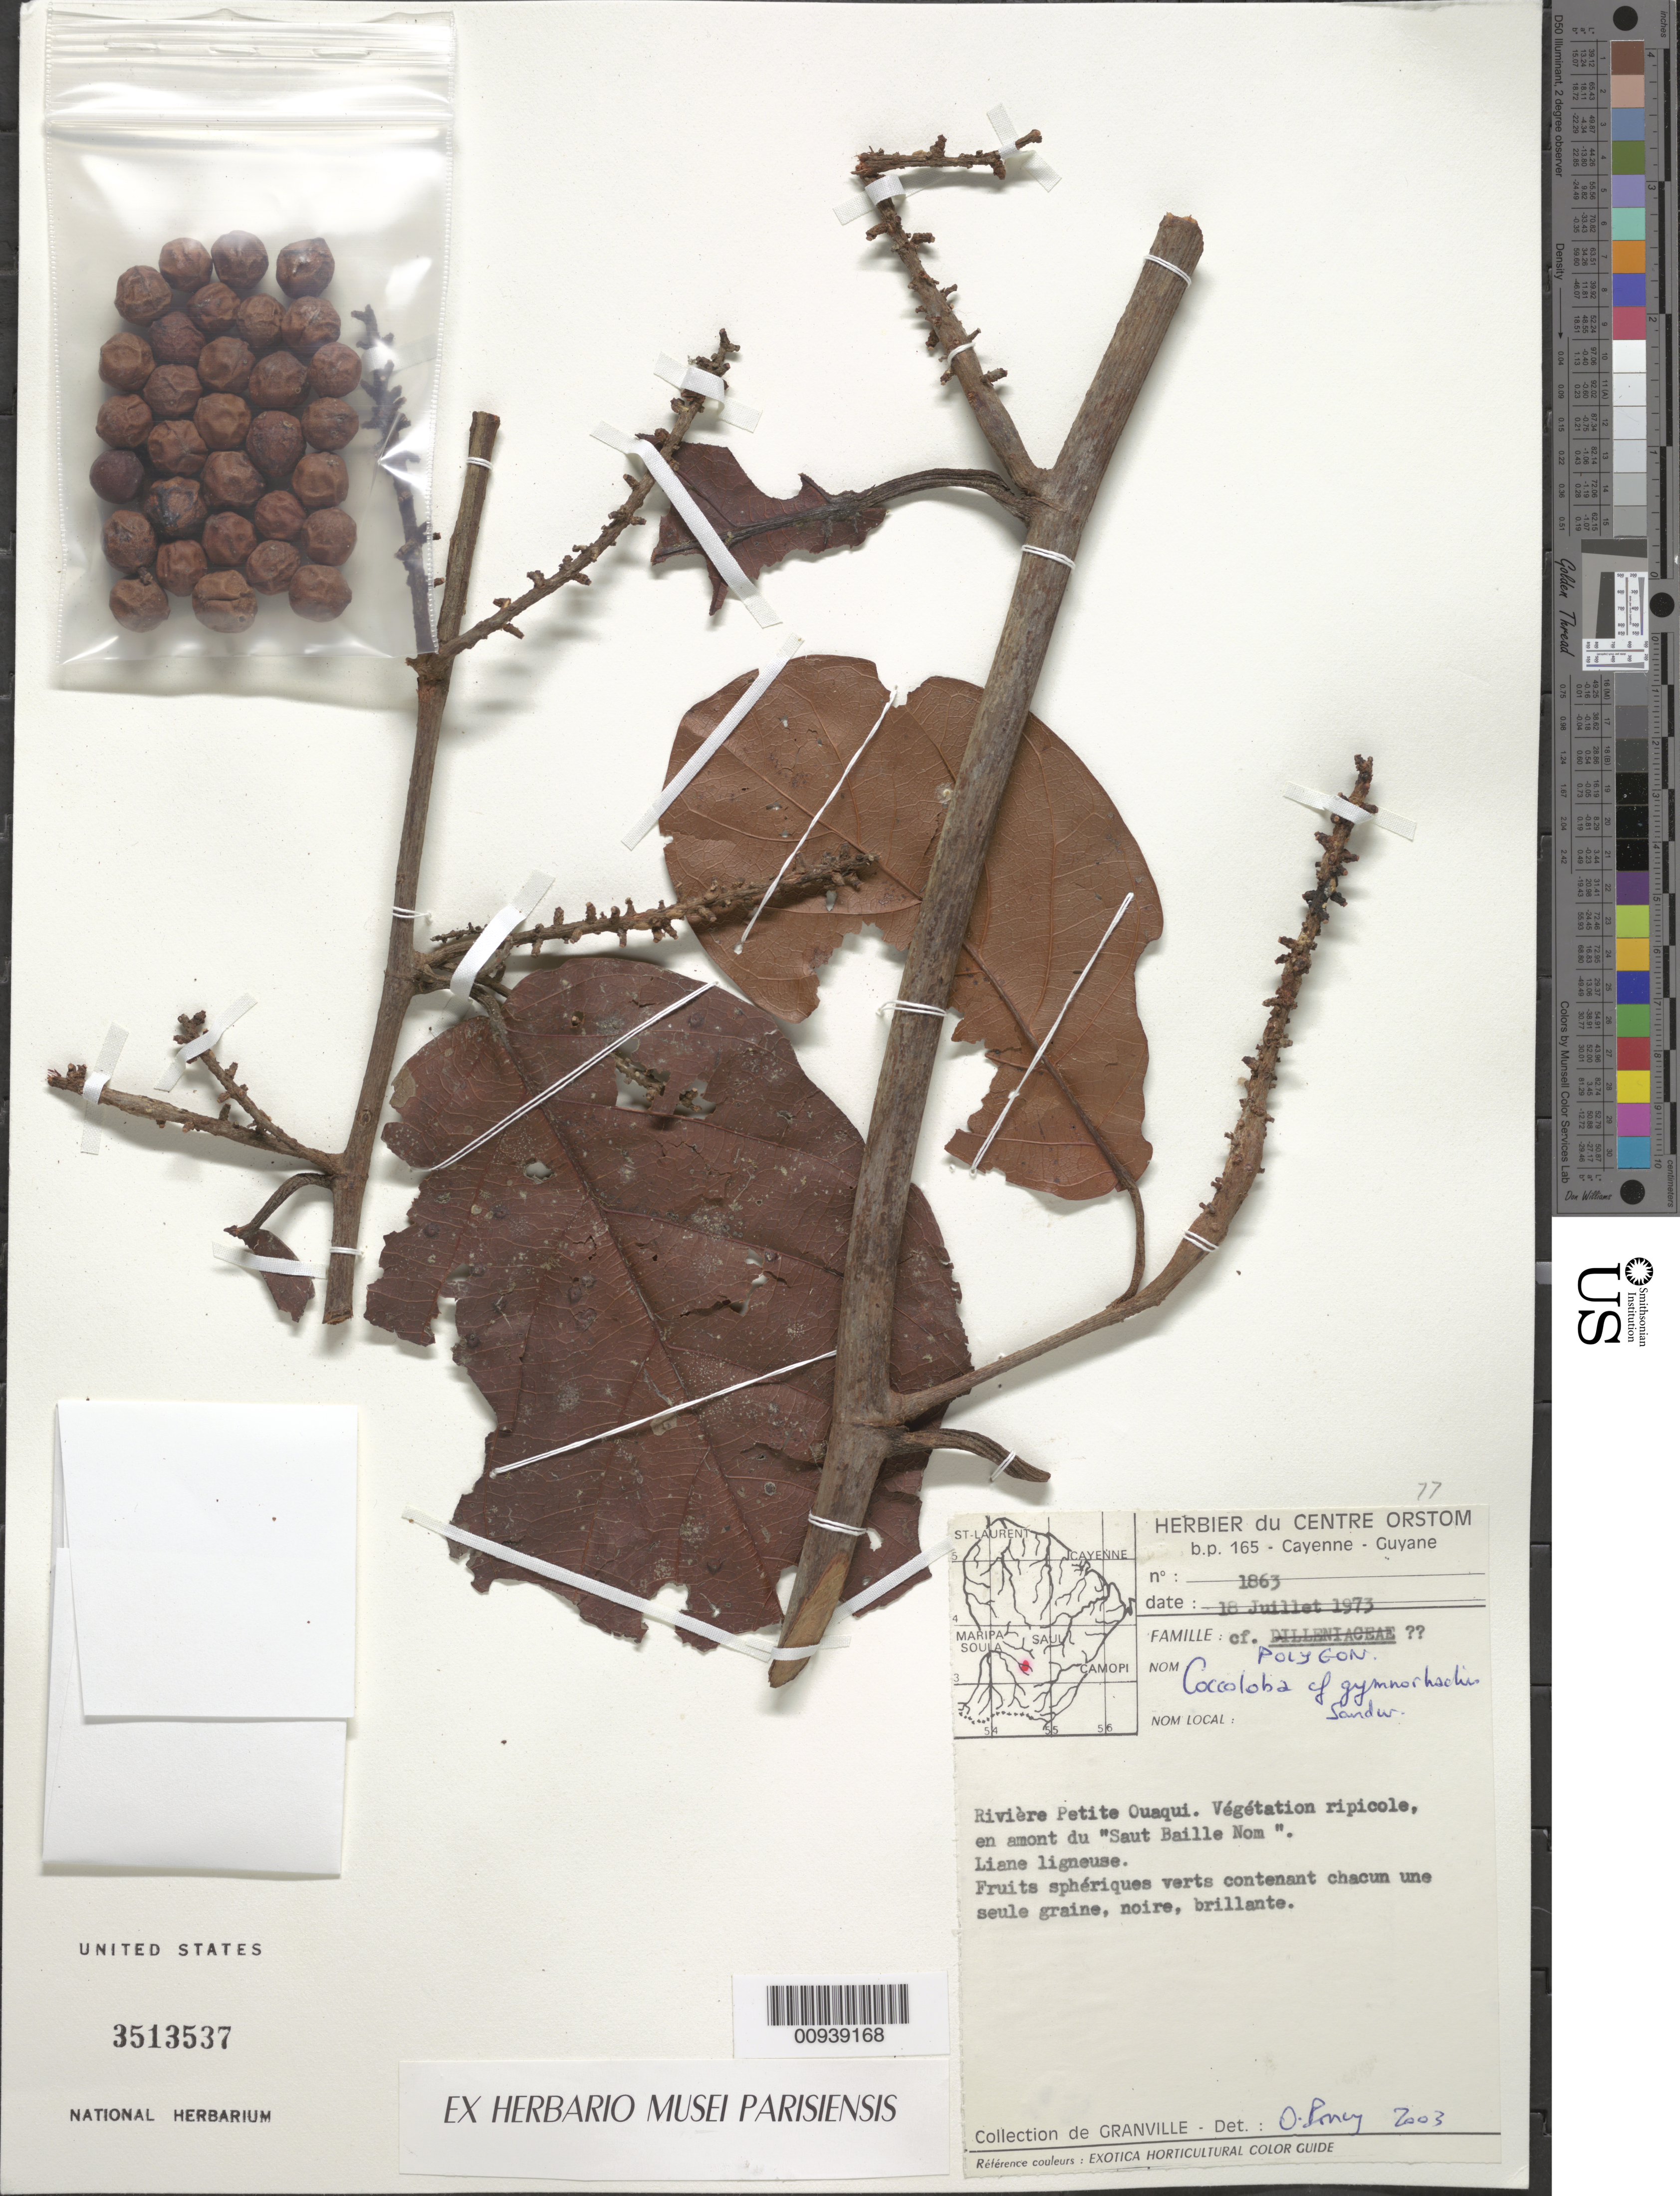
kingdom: Plantae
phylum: Tracheophyta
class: Magnoliopsida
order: Caryophyllales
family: Polygonaceae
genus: Coccoloba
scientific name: Coccoloba gymnorrhachis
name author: Sandwith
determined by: Poncy, O.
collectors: J.-J. de Granville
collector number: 1863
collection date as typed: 18-Jul-73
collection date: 1973-07-18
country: French Guiana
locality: Rivière "Petite Ouaqui", en amont de "Saut Baille Nom"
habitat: Vegetation ripicole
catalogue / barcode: US 3513537